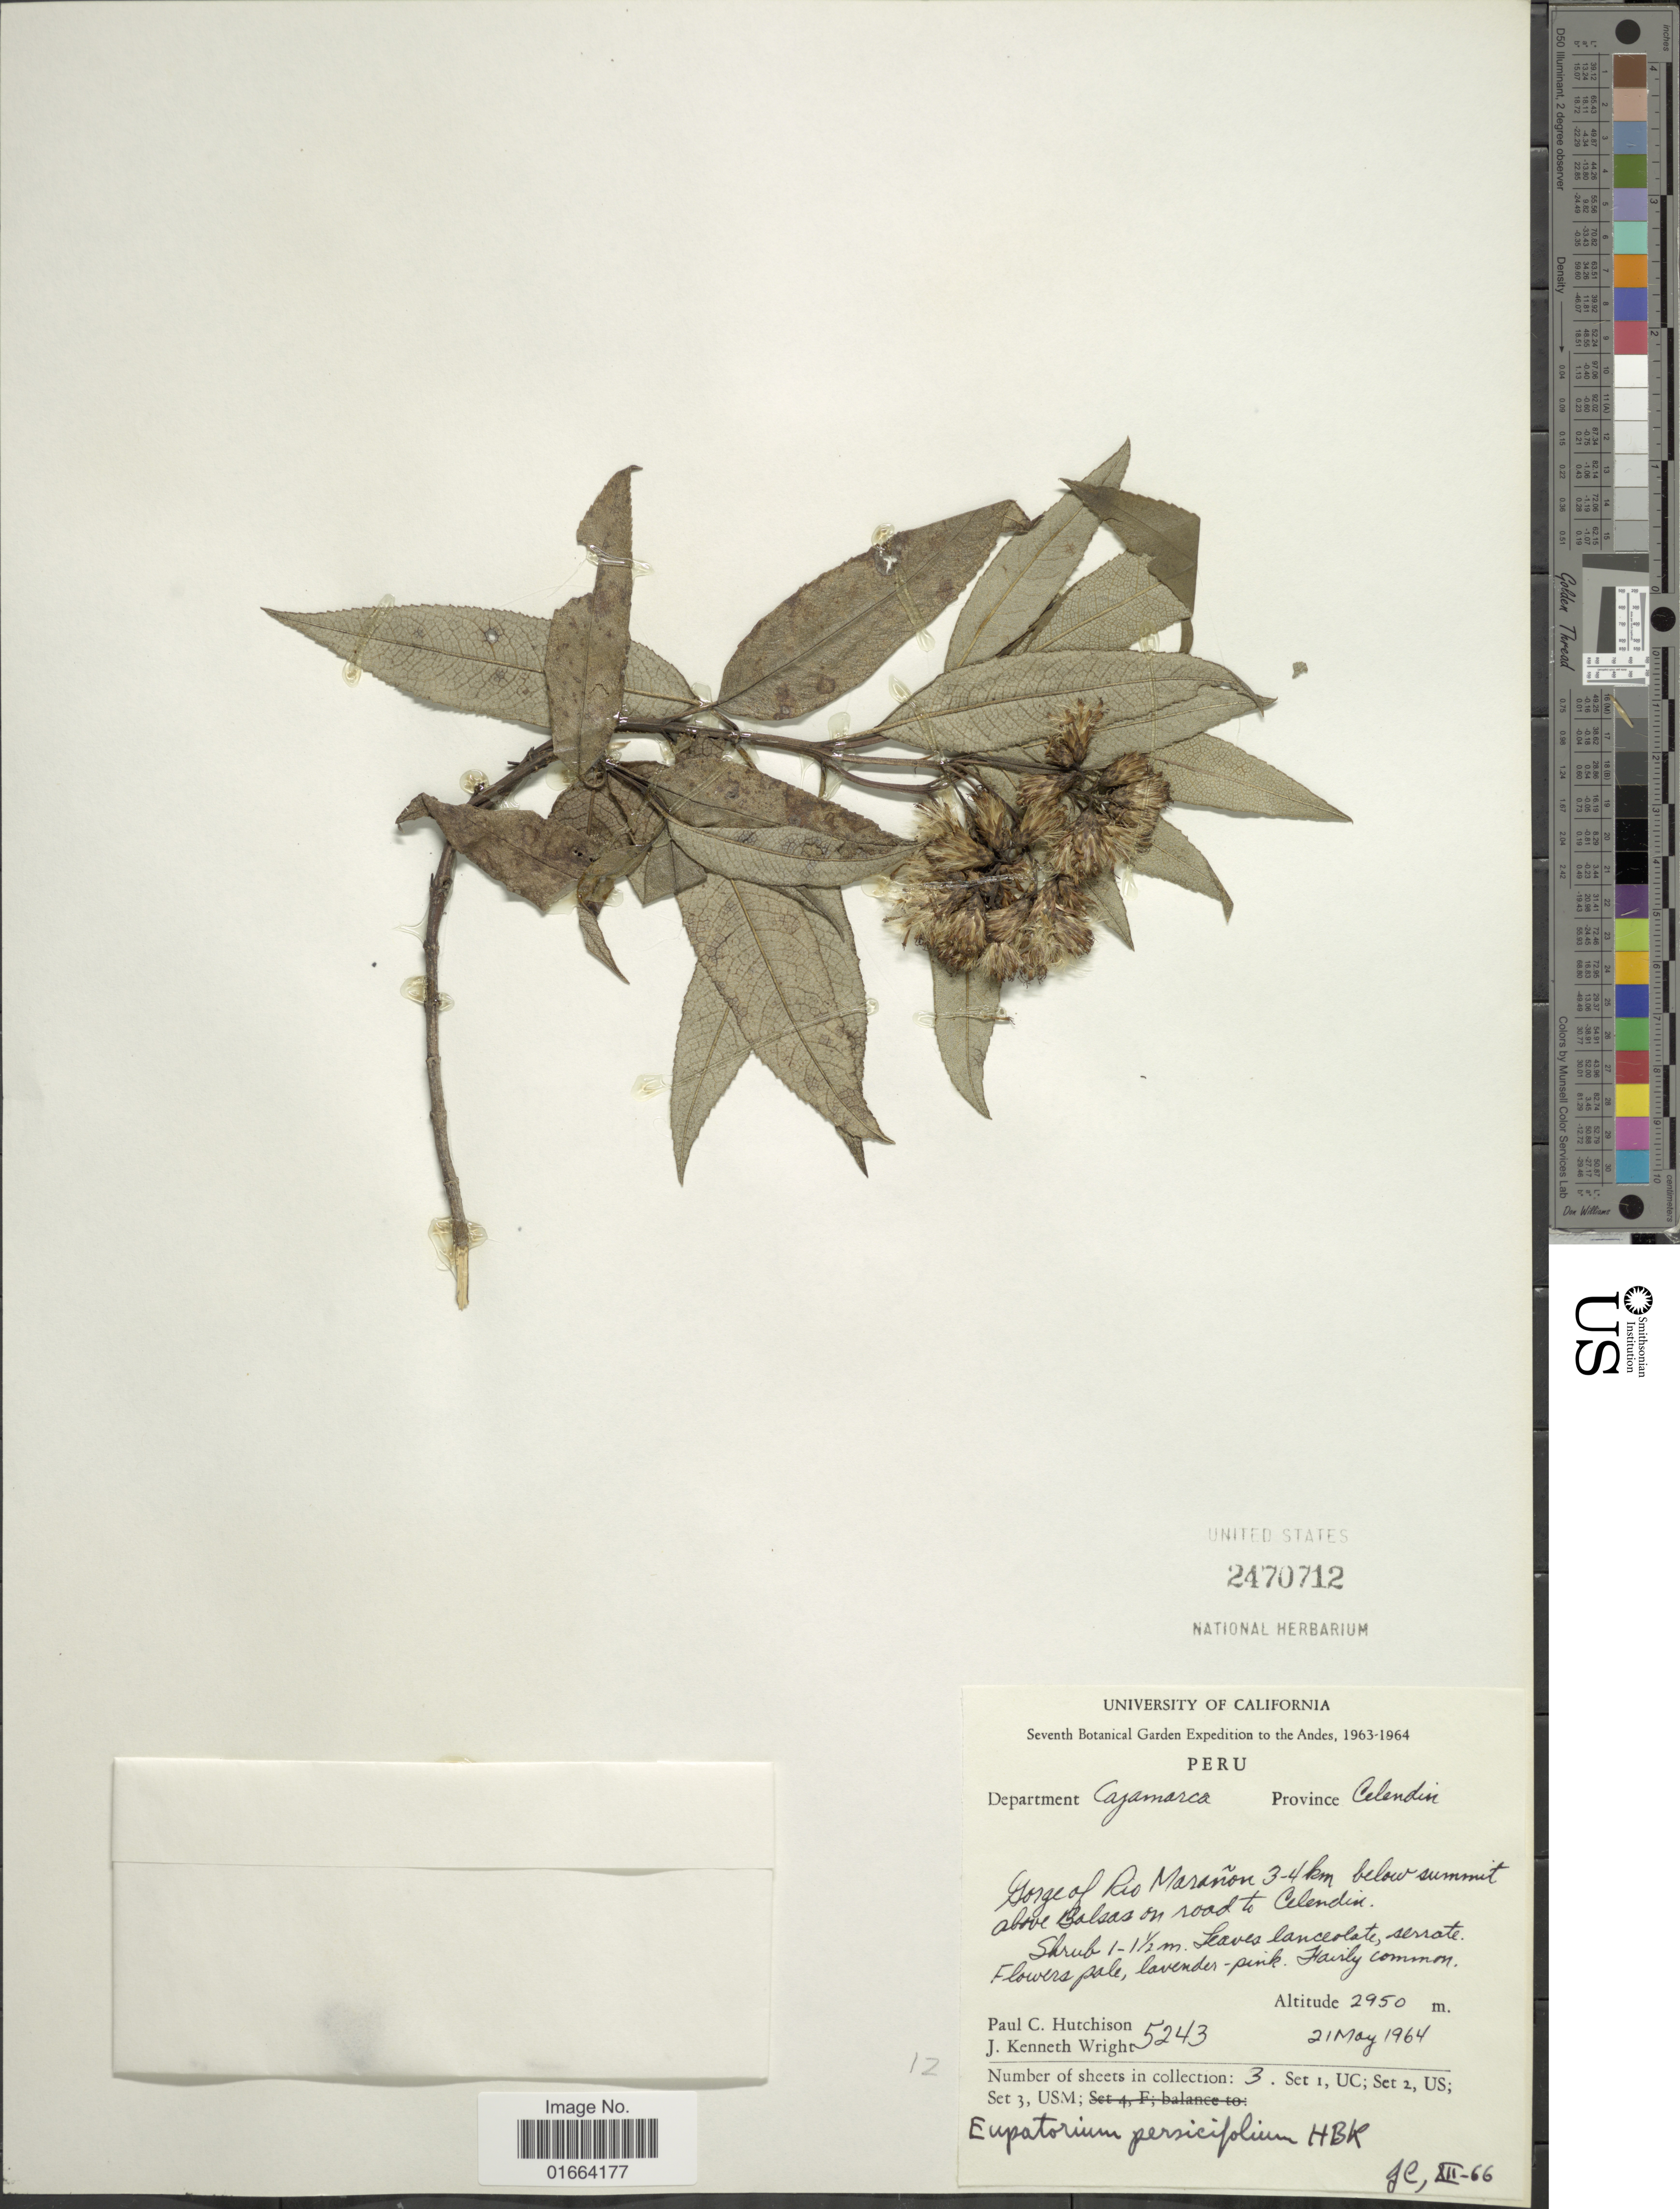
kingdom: Plantae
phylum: Tracheophyta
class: Magnoliopsida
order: Asterales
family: Asteraceae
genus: Aristeguietia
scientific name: Aristeguietia discolor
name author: (DC.) R.M. King & H. Rob.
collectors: P. C. Hutchison & J. K. Wright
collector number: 5243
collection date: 1964-05-21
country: Peru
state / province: Cajamarca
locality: Andes. Province Celendin. Gorge of Rio Marañon 3-4 km below summit above Balsas on road to Celendin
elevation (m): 2950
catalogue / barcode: US 2470712